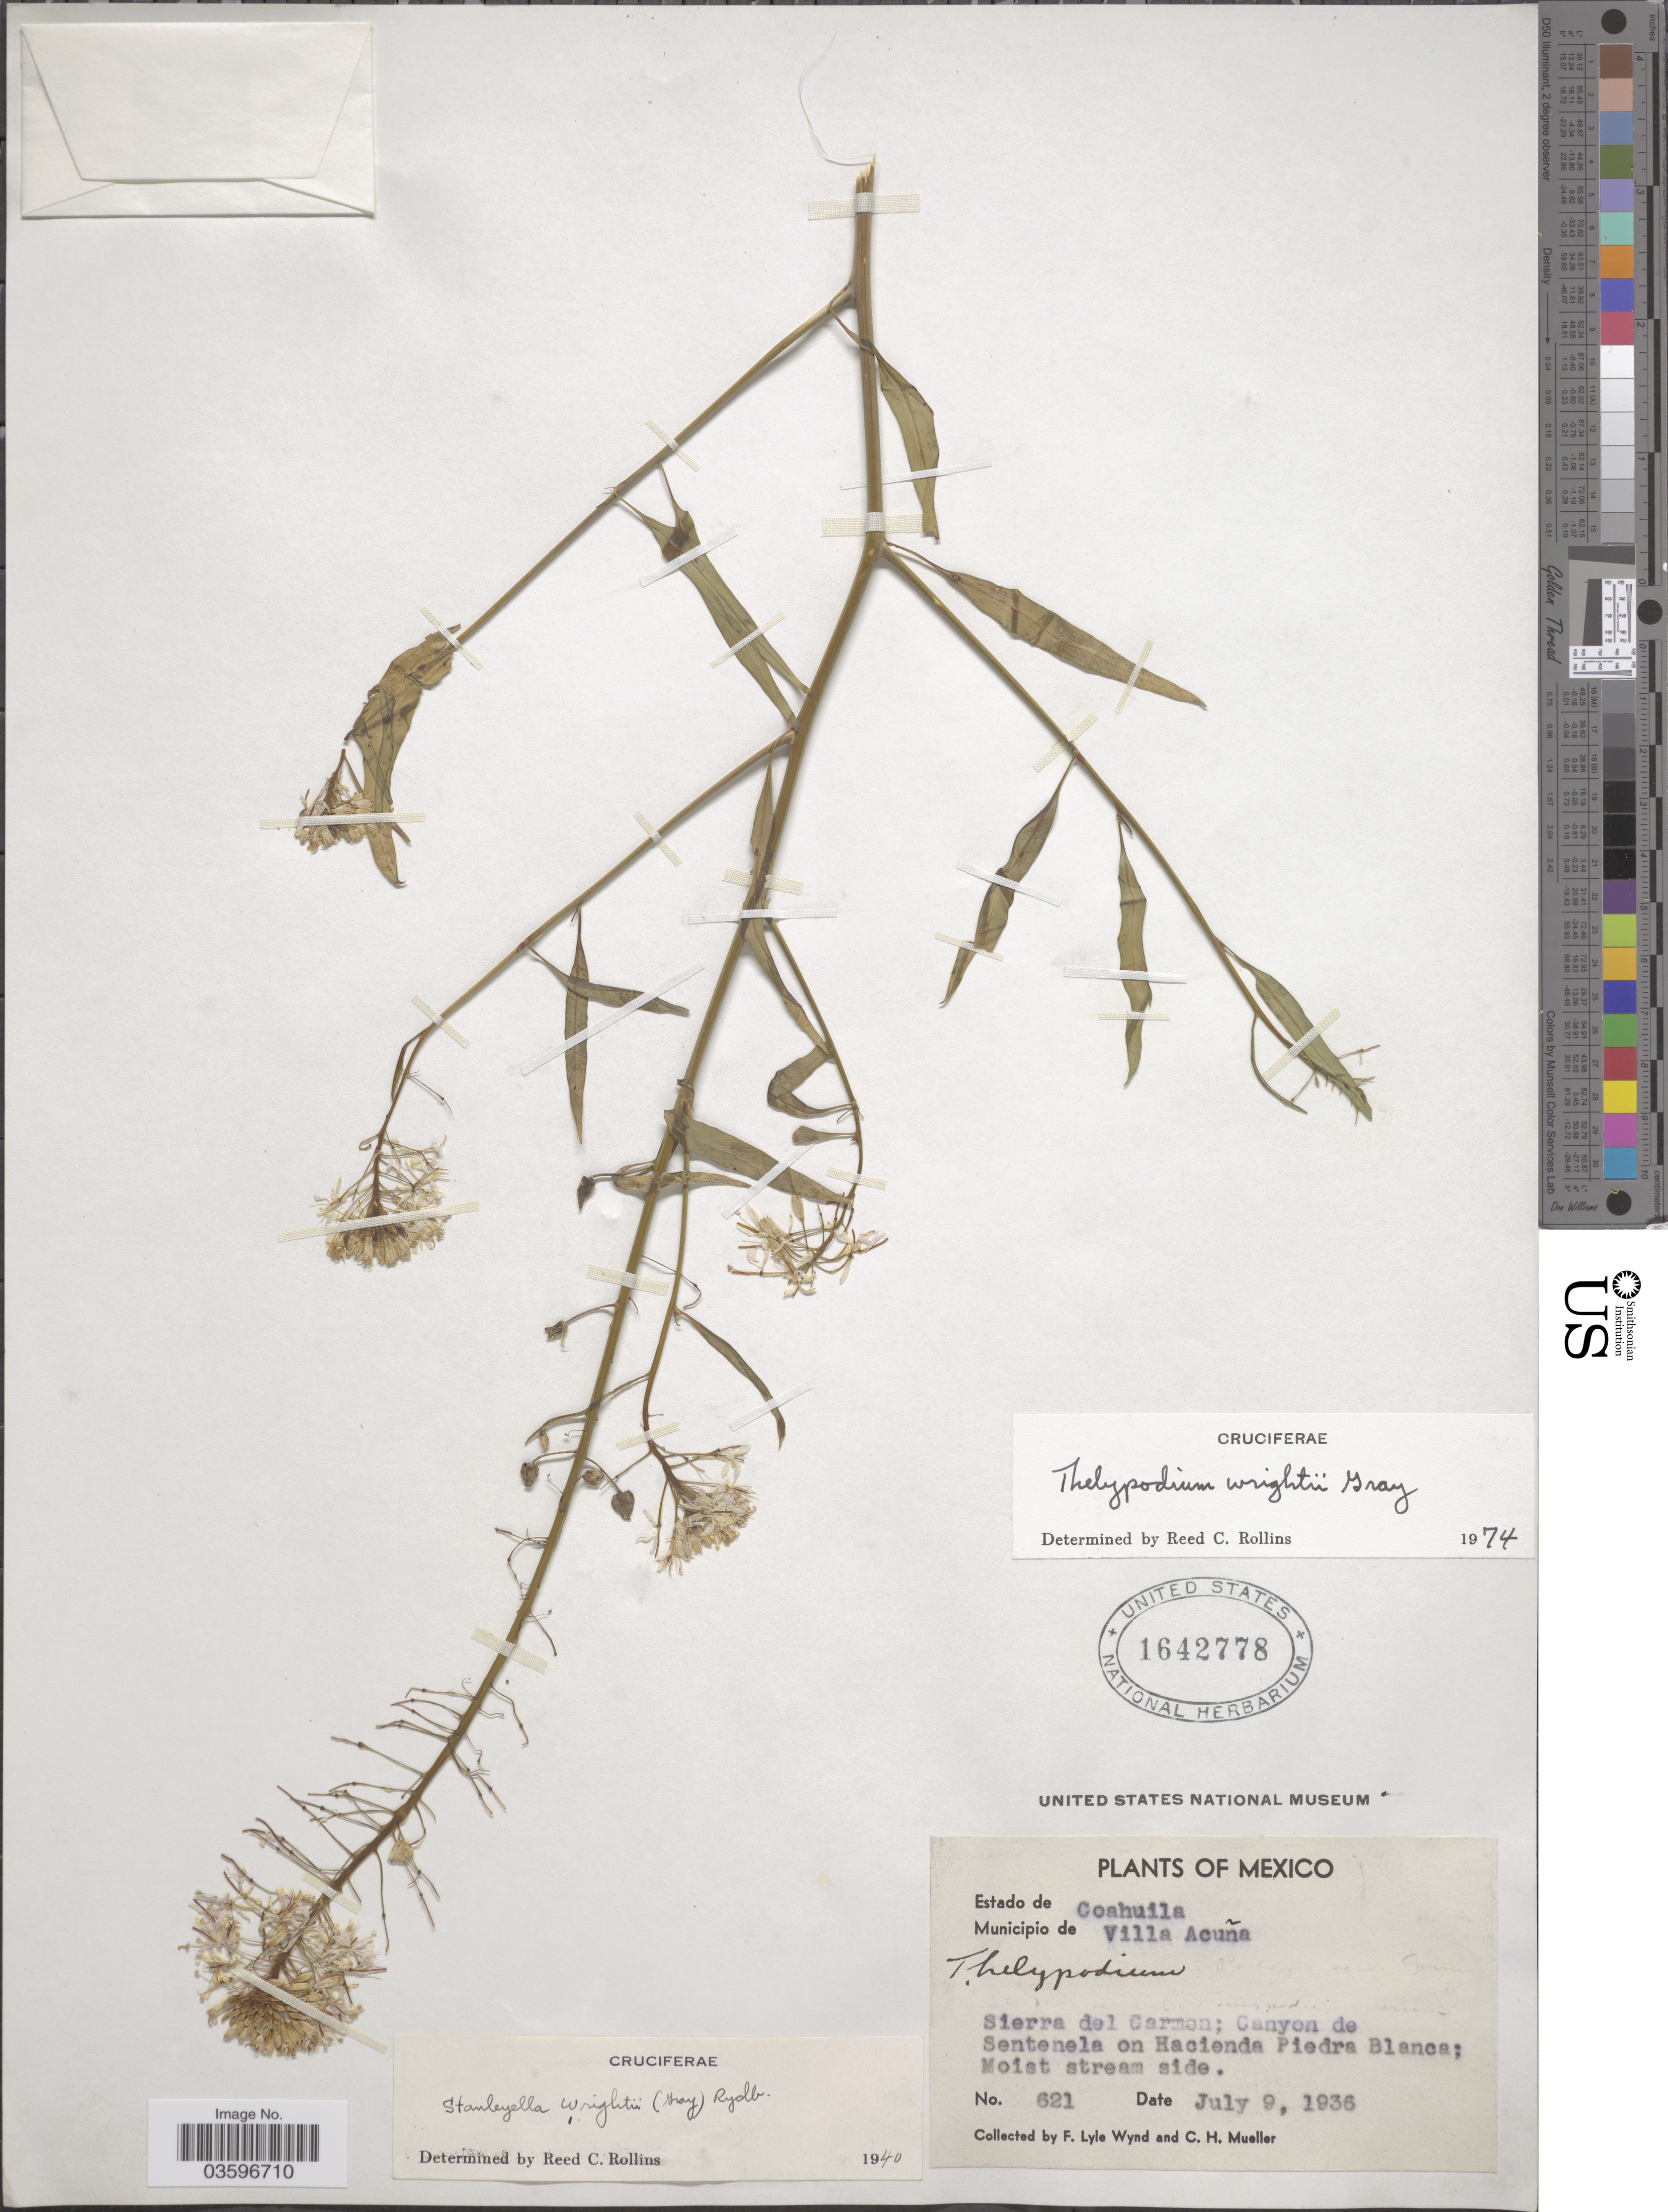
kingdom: Plantae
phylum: Tracheophyta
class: Magnoliopsida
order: Brassicales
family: Brassicaceae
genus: Thelypodium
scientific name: Thelypodium wrightii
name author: A. Gray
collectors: F. L. Wynd & C. H. Mueller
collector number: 621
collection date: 1936-07-09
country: Mexico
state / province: Coahuila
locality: Municipio de Villa Acuña. Sierra del Carmen; Canyon de Sentenela on Hacienda Piedra Blanca.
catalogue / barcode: US 1642778